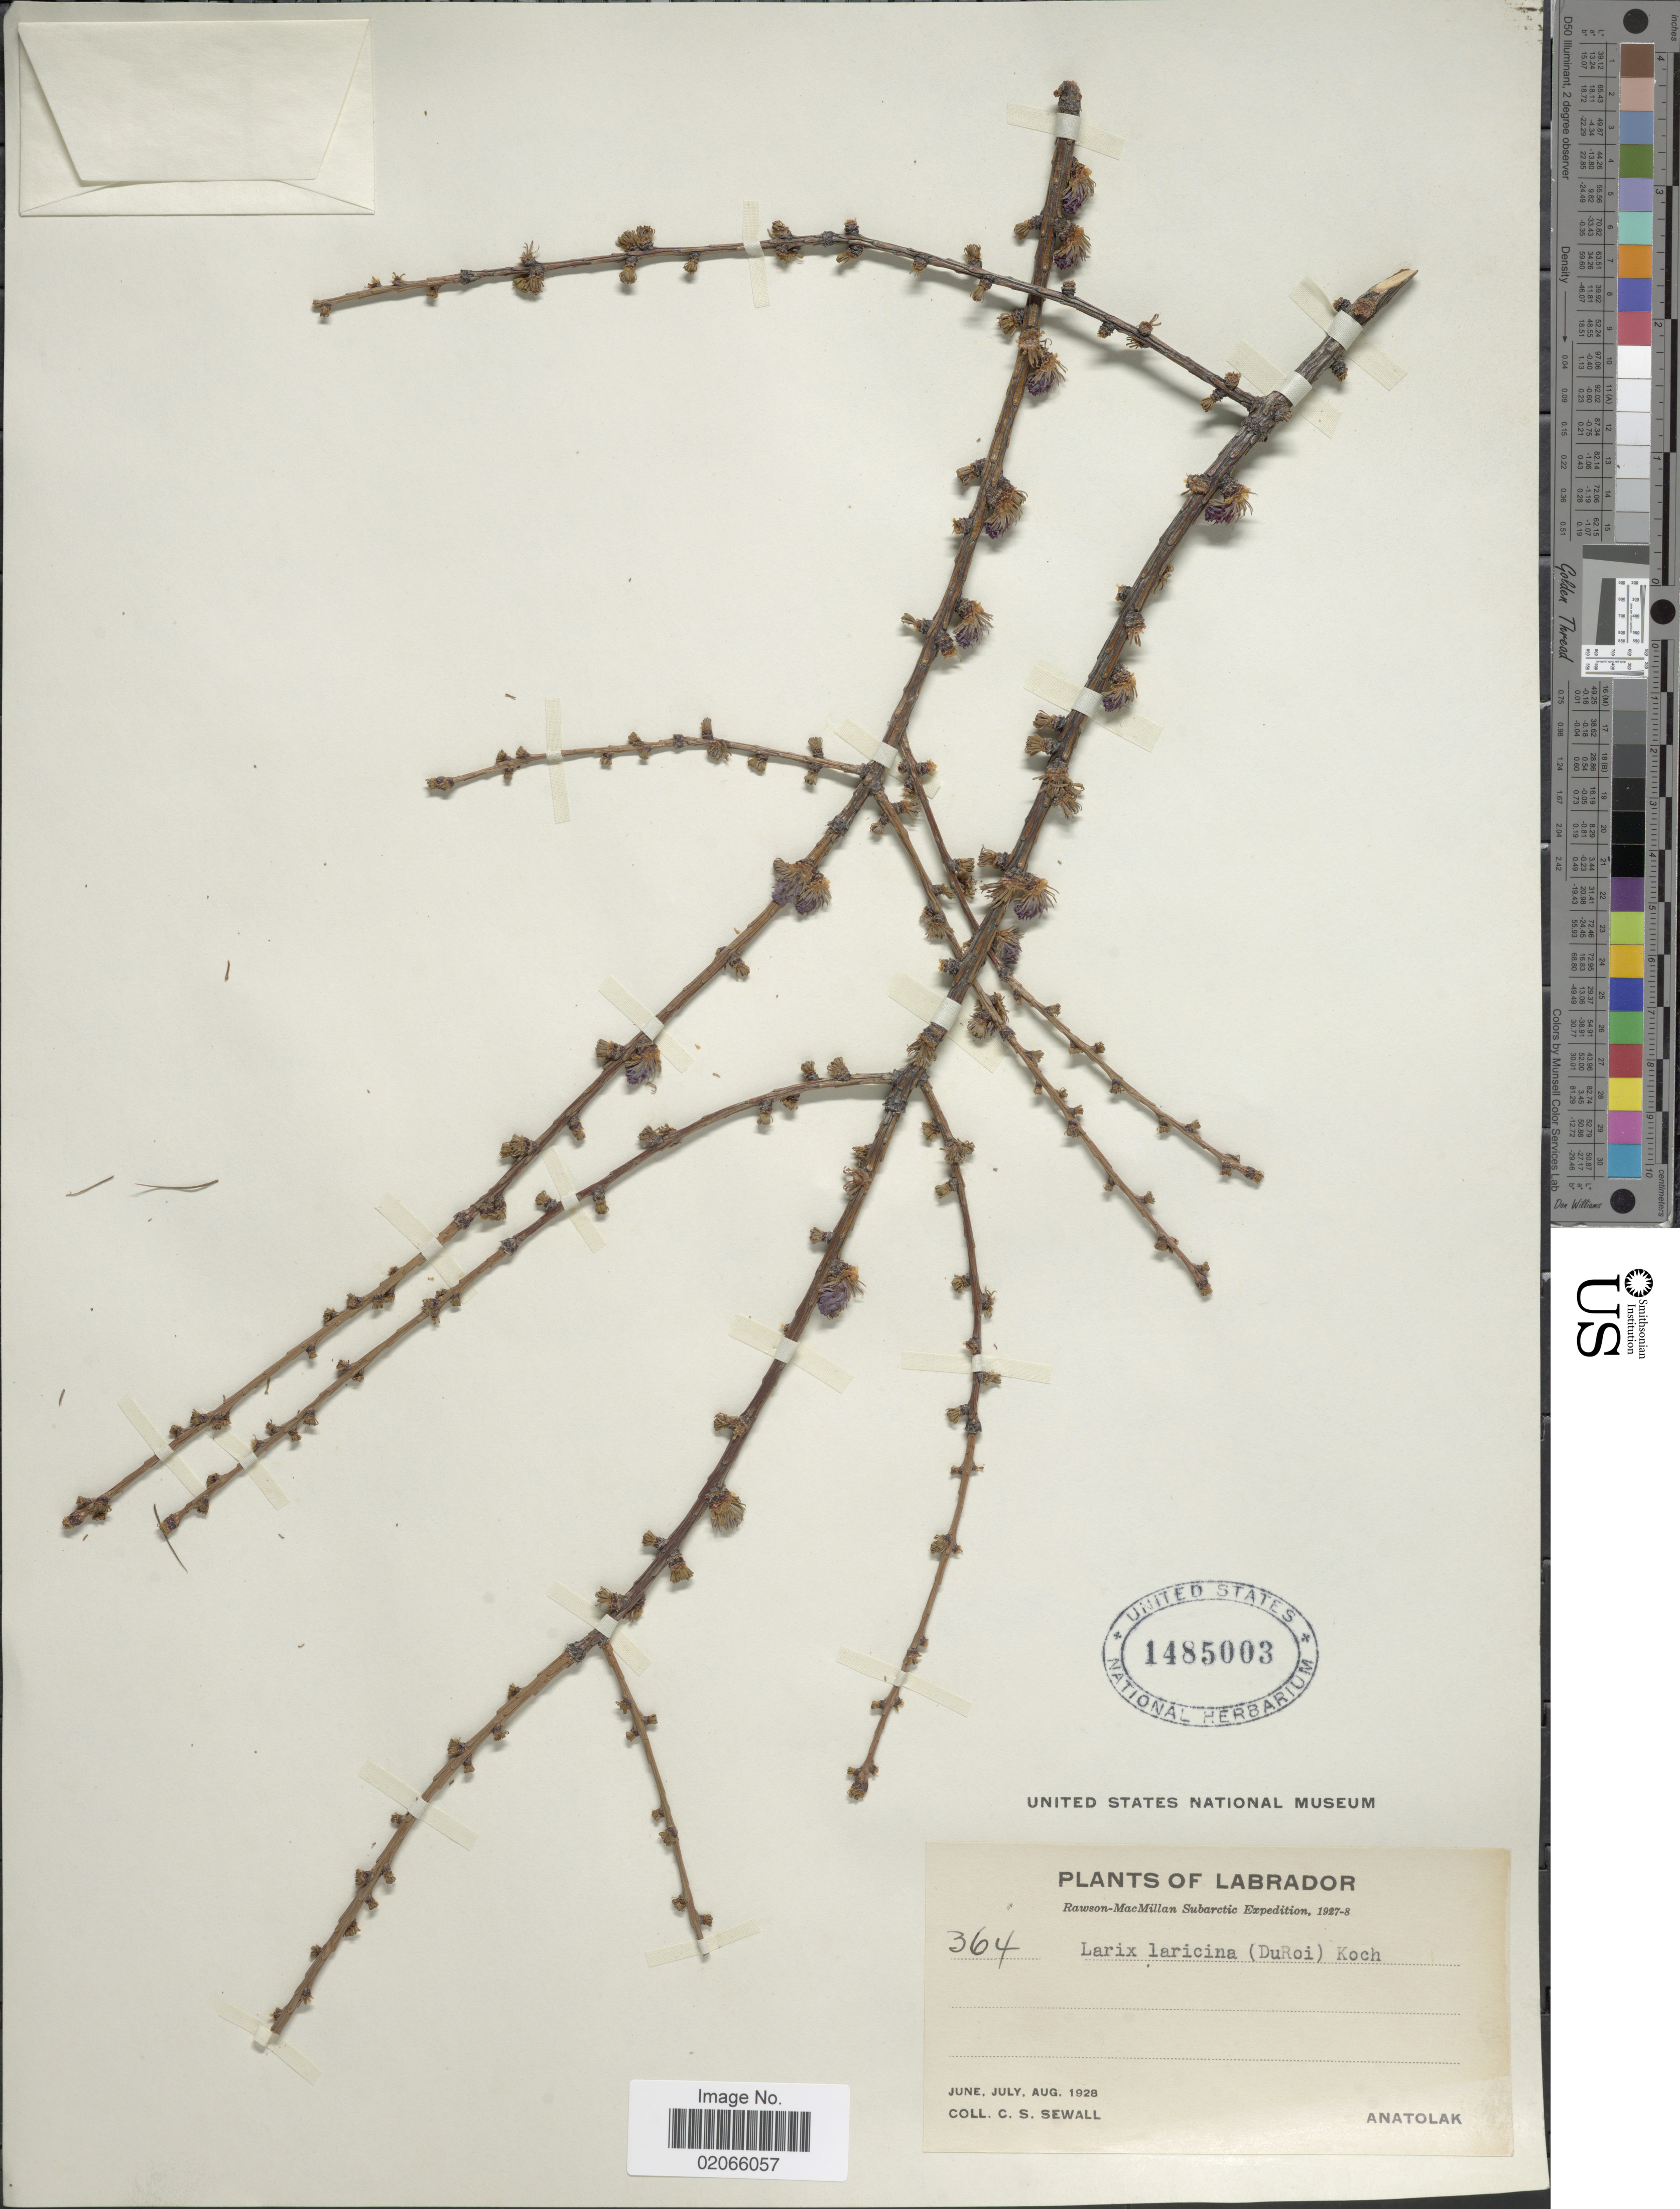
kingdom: Plantae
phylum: Tracheophyta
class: Pinopsida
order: Pinales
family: Pinaceae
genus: Larix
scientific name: Larix laricina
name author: (Du Roi) K. Koch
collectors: C. Sewall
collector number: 364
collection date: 1928-06/1928-08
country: Canada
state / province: Newfoundland and Labrador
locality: Labrador. Anatolak.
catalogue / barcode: US 1485003